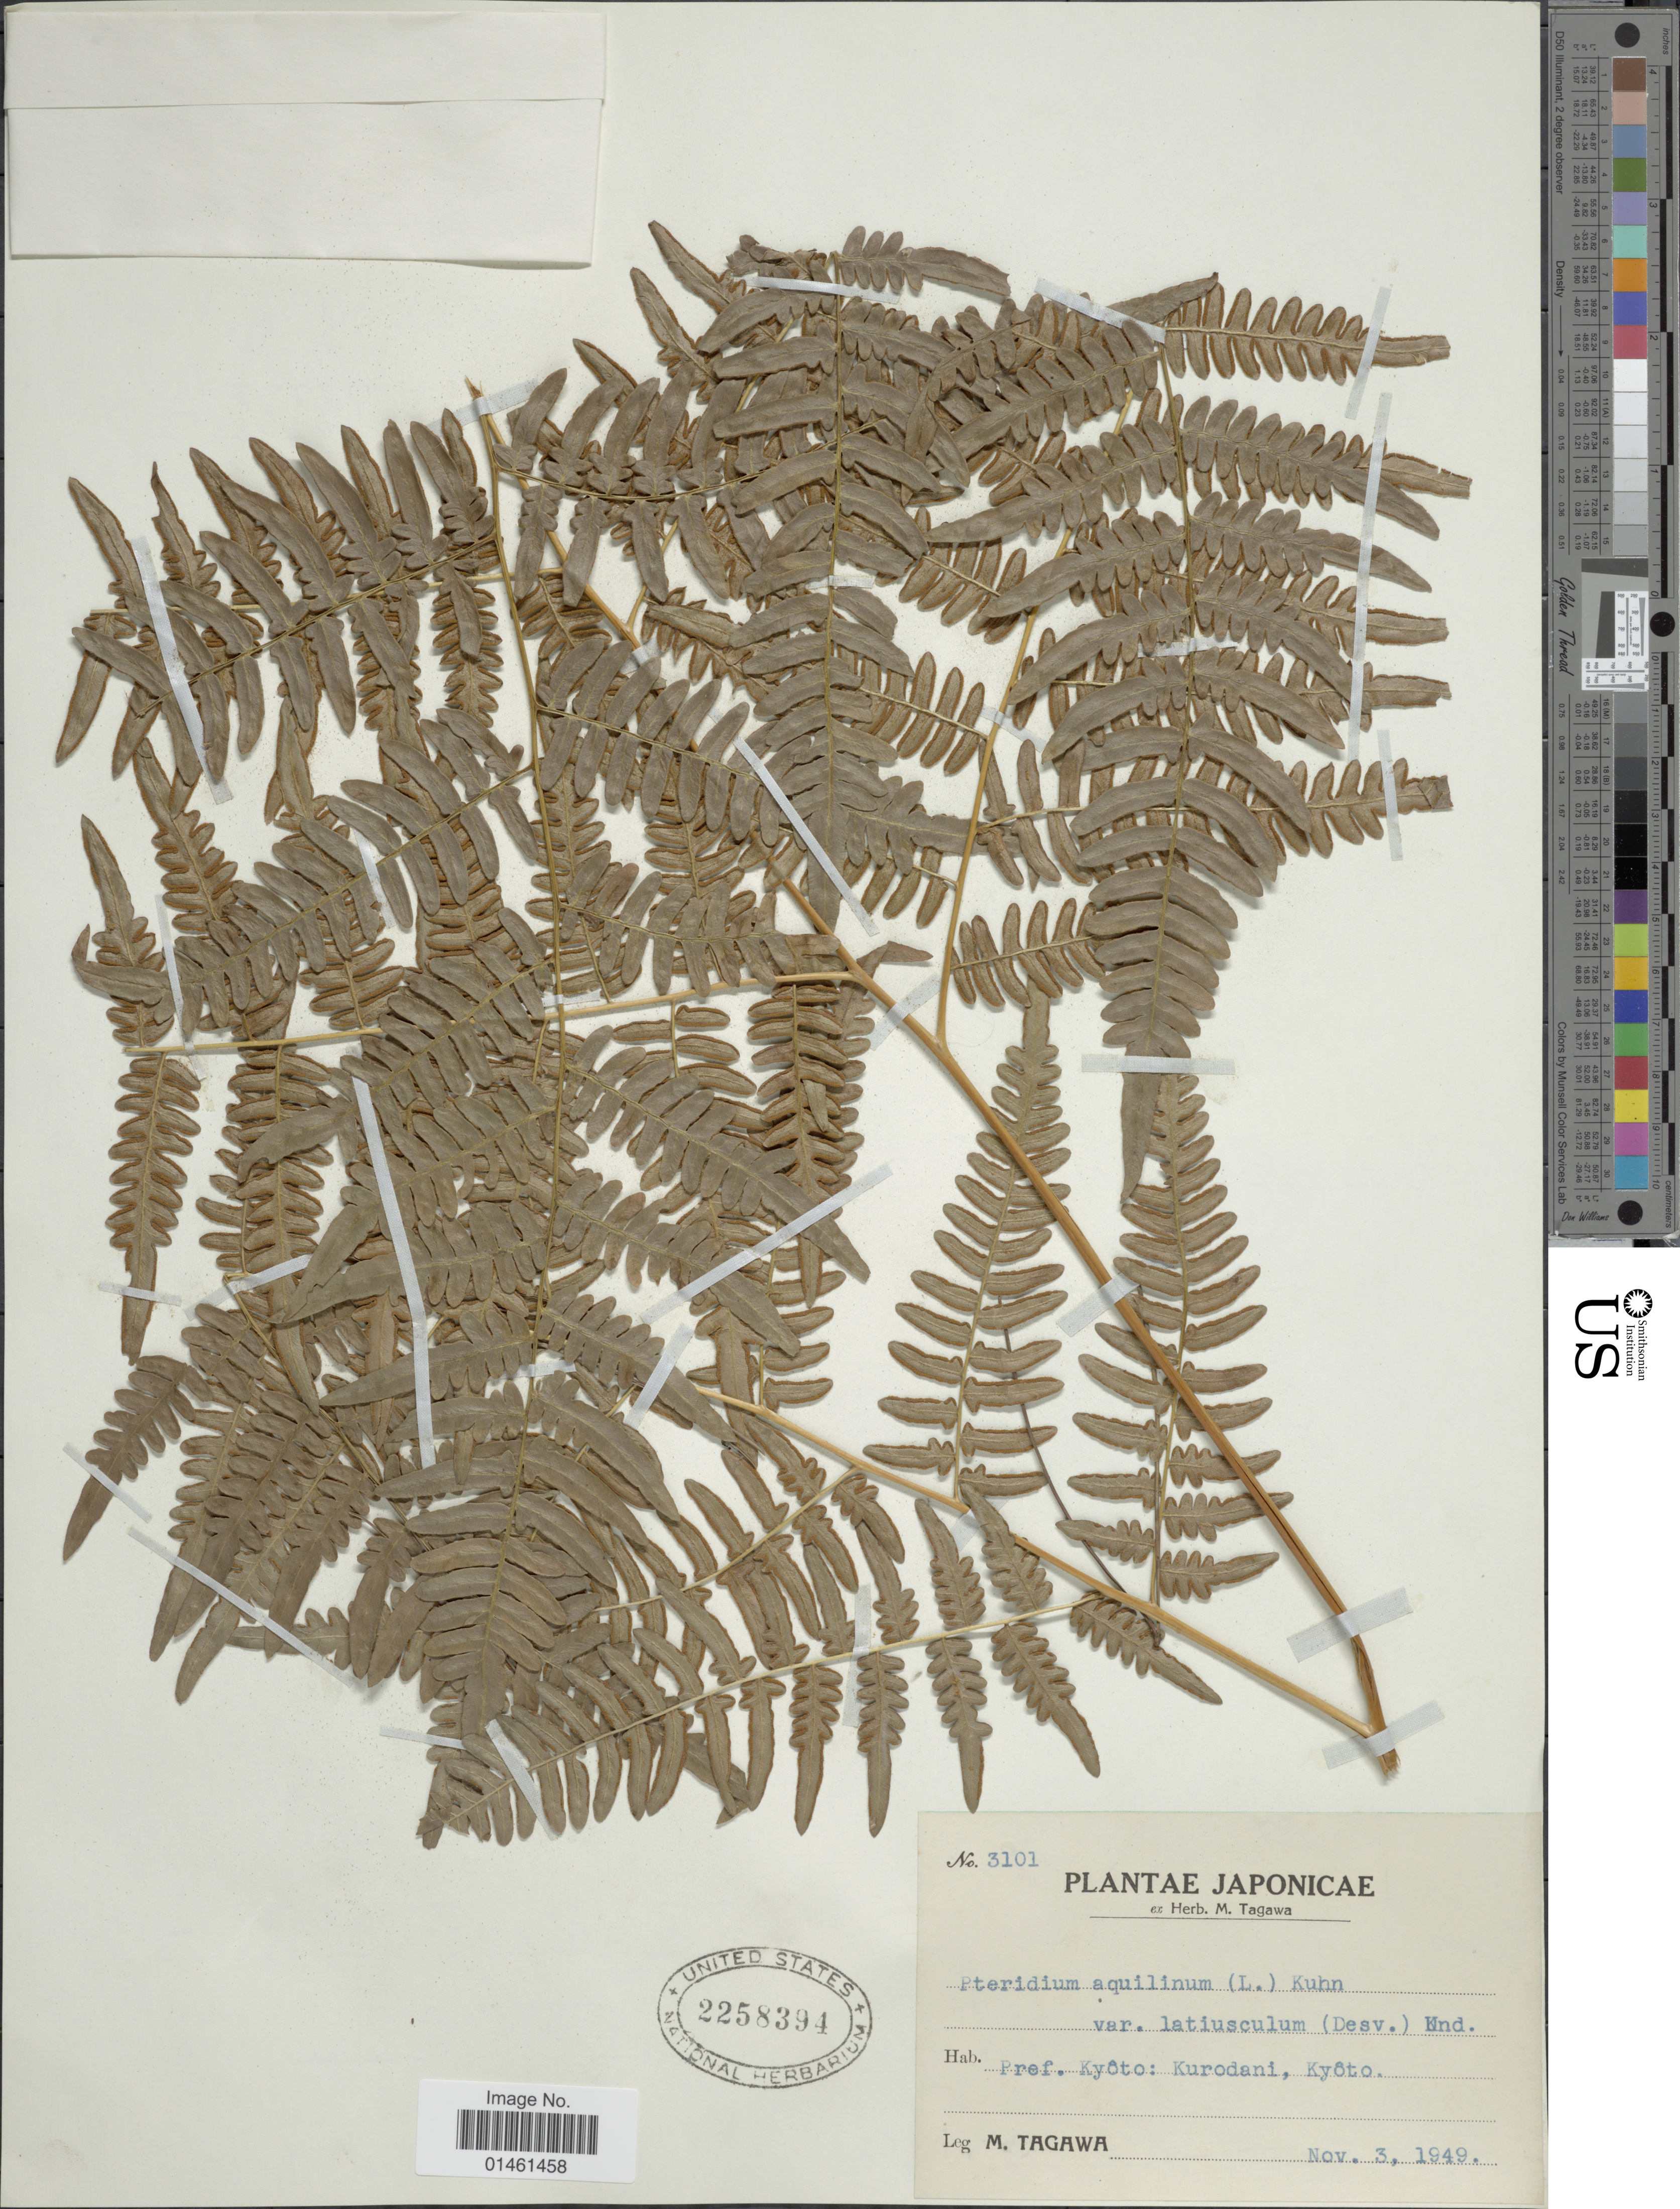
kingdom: Plantae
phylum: Tracheophyta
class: Polypodiopsida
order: Polypodiales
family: Dennstaedtiaceae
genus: Pteridium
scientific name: Pteridium aquilinum var. latiusculum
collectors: M. Tagawa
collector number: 3101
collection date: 1949-11-03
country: Japan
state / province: Kyoto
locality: Pref. Kyoto: Kurodani, Kyoto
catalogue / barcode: US 2258394